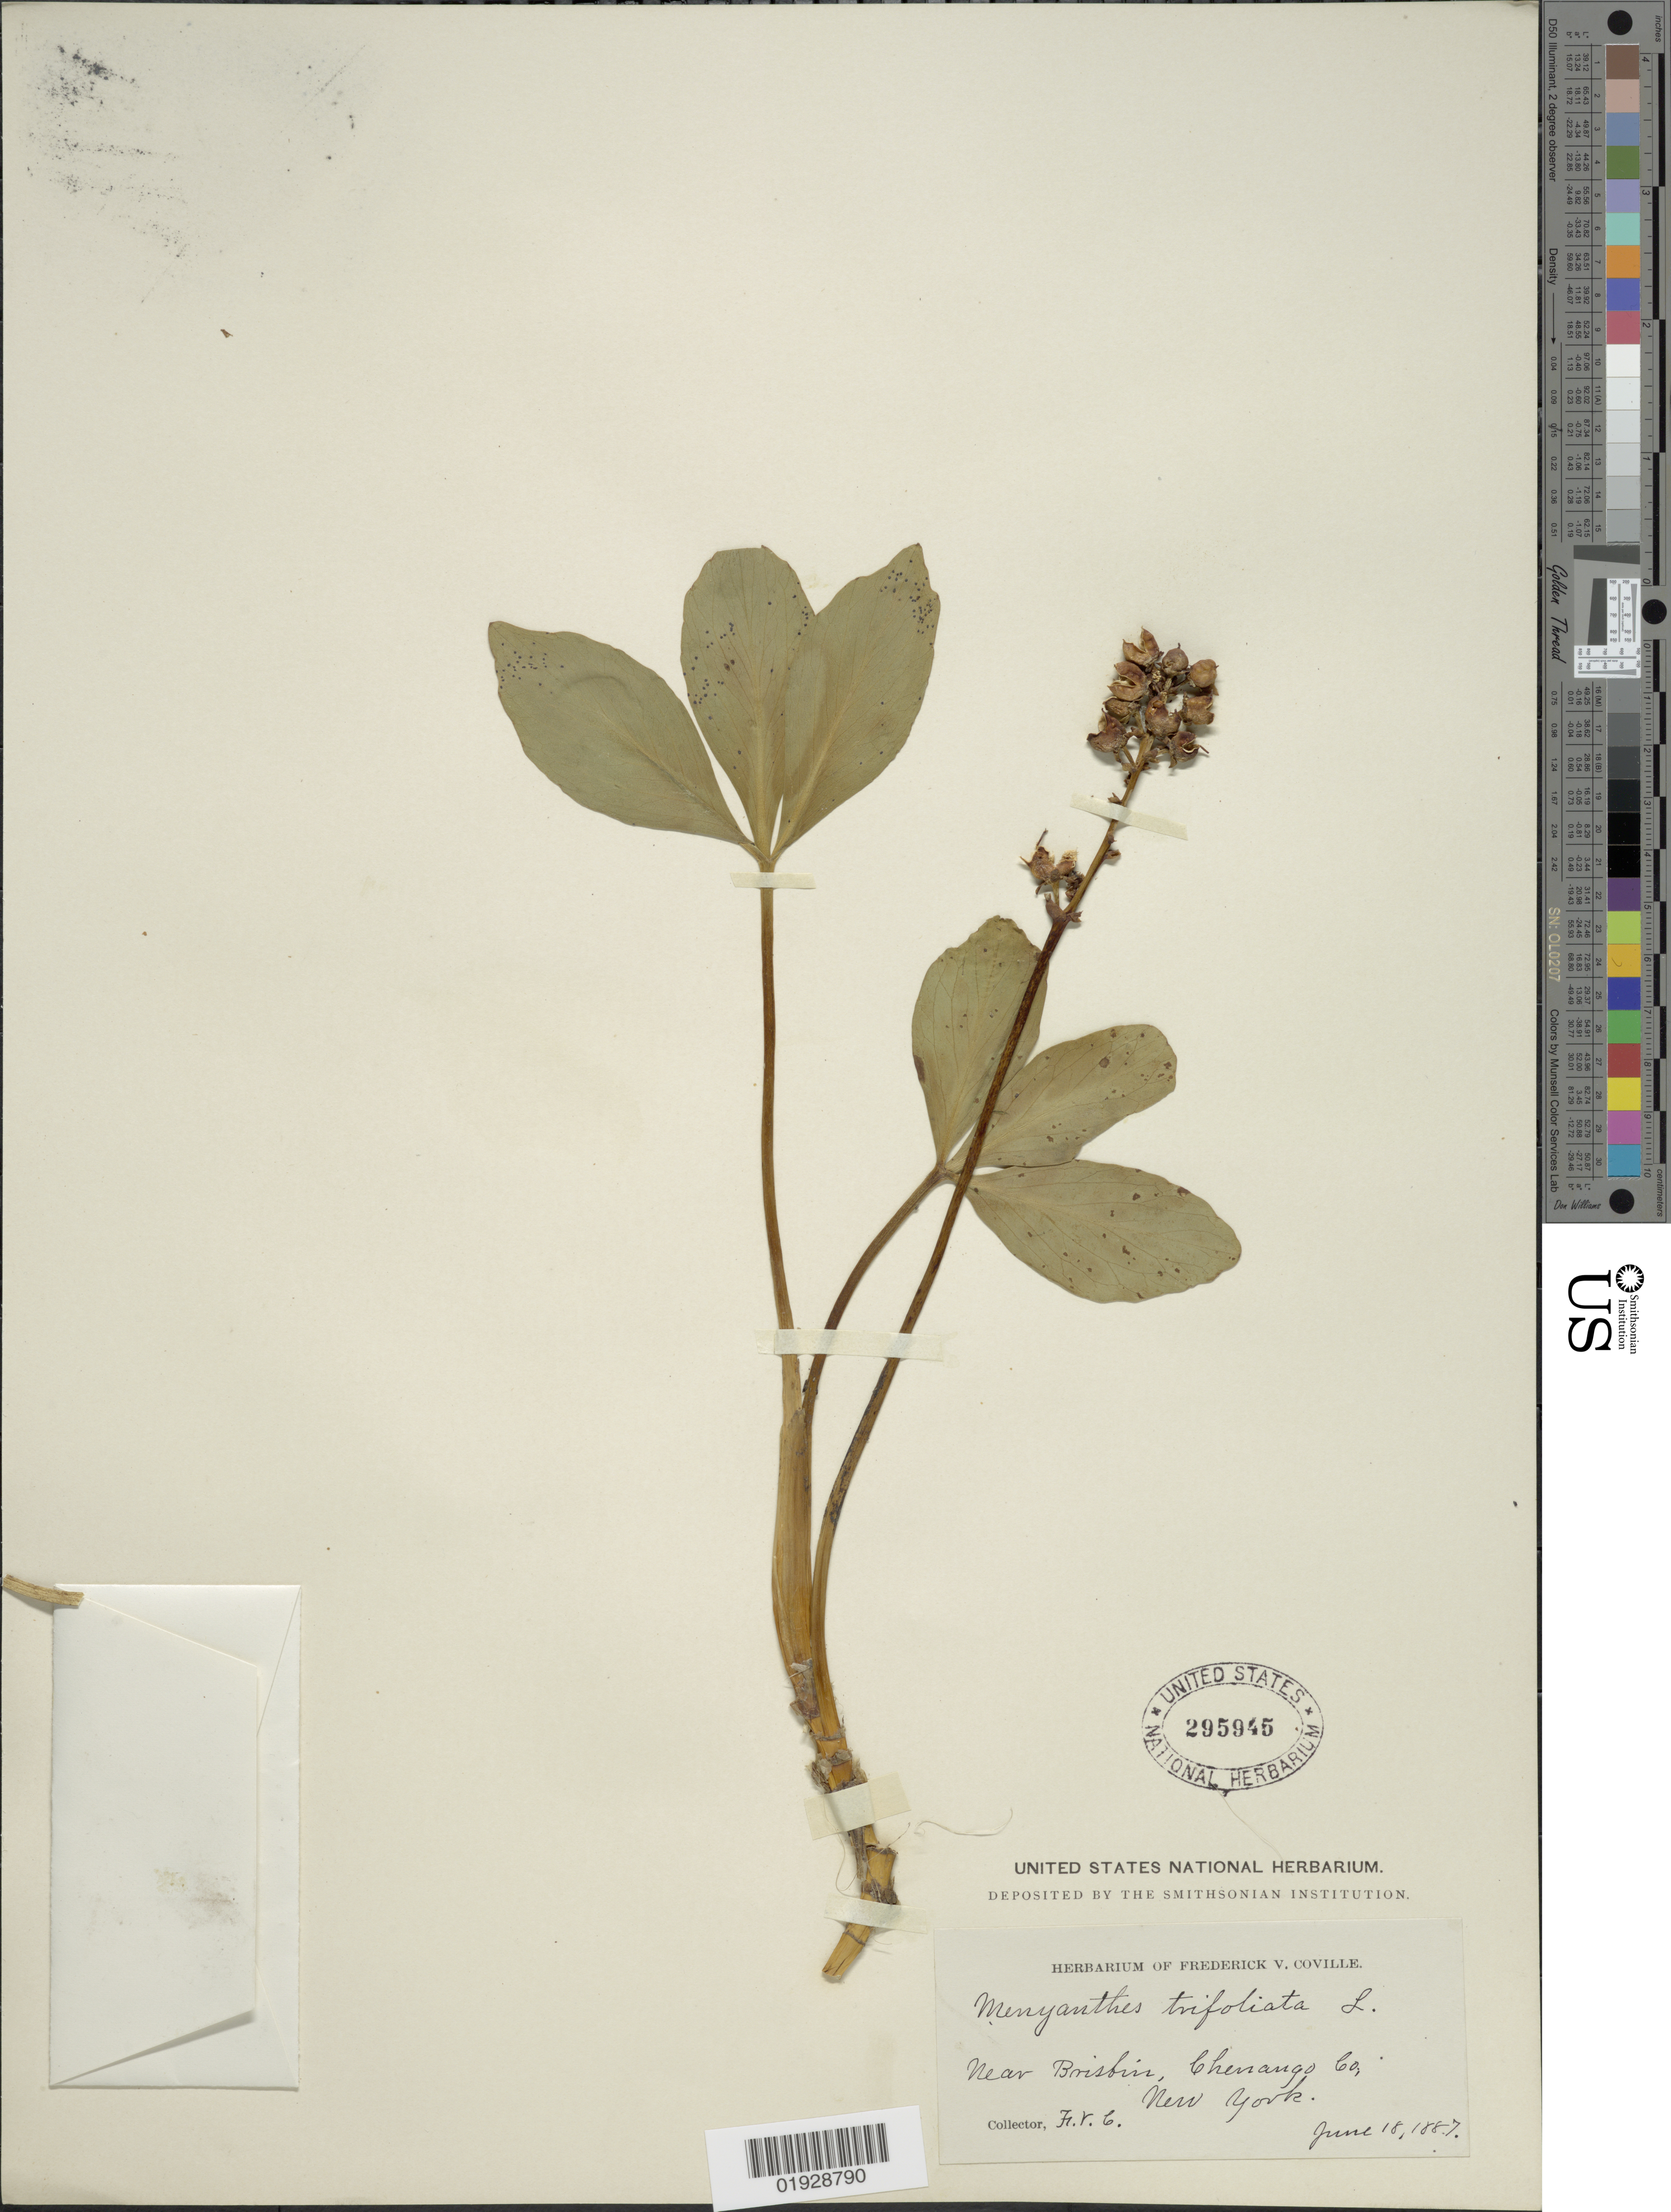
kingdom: Plantae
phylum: Tracheophyta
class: Magnoliopsida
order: Asterales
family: Menyanthaceae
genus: Menyanthes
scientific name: Menyanthes trifoliata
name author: L.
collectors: F. V. Coville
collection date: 1887-06-18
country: United States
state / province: New York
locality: Near Brisbin, Chenango Co.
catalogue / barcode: US 295945